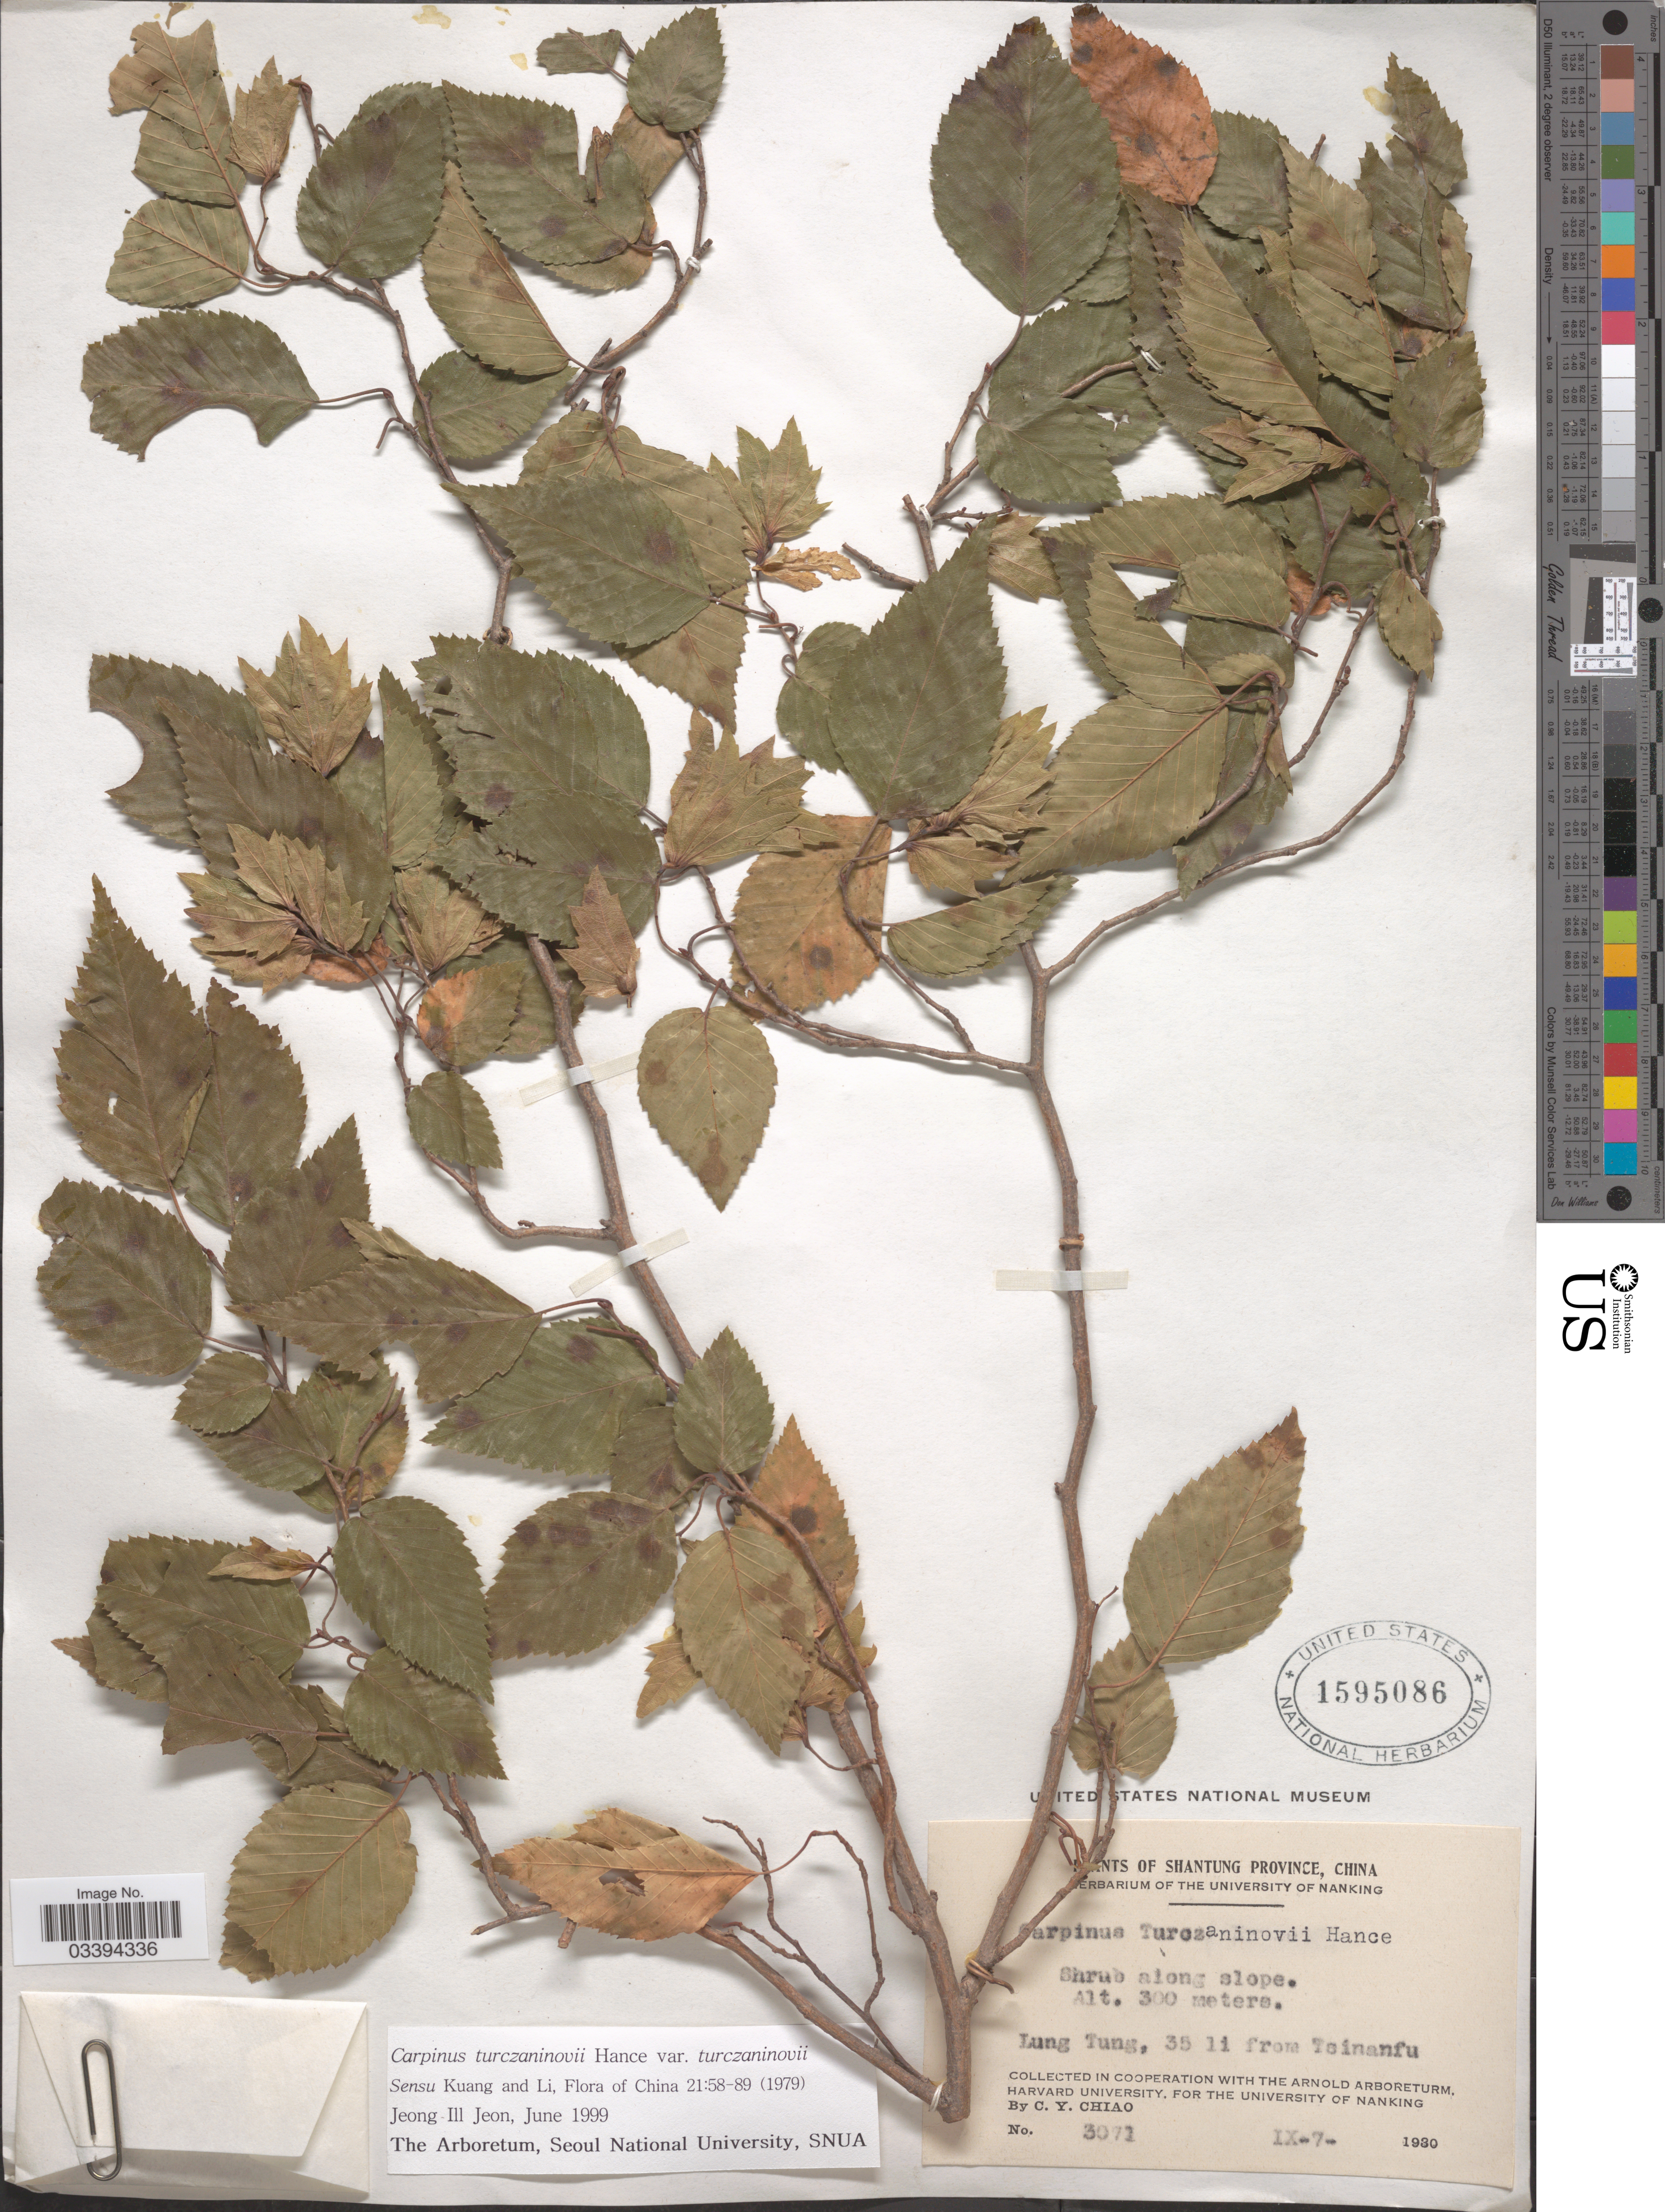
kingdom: Plantae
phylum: Tracheophyta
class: Magnoliopsida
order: Fagales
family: Betulaceae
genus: Carpinus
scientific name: Carpinus turczaninowii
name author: Hance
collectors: C. Y. Chiao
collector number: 3071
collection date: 1930-09-07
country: China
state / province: Shandong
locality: Shantung Province. Lung Tung, 35 li from Tsinanfu.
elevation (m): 300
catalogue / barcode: US 1595086